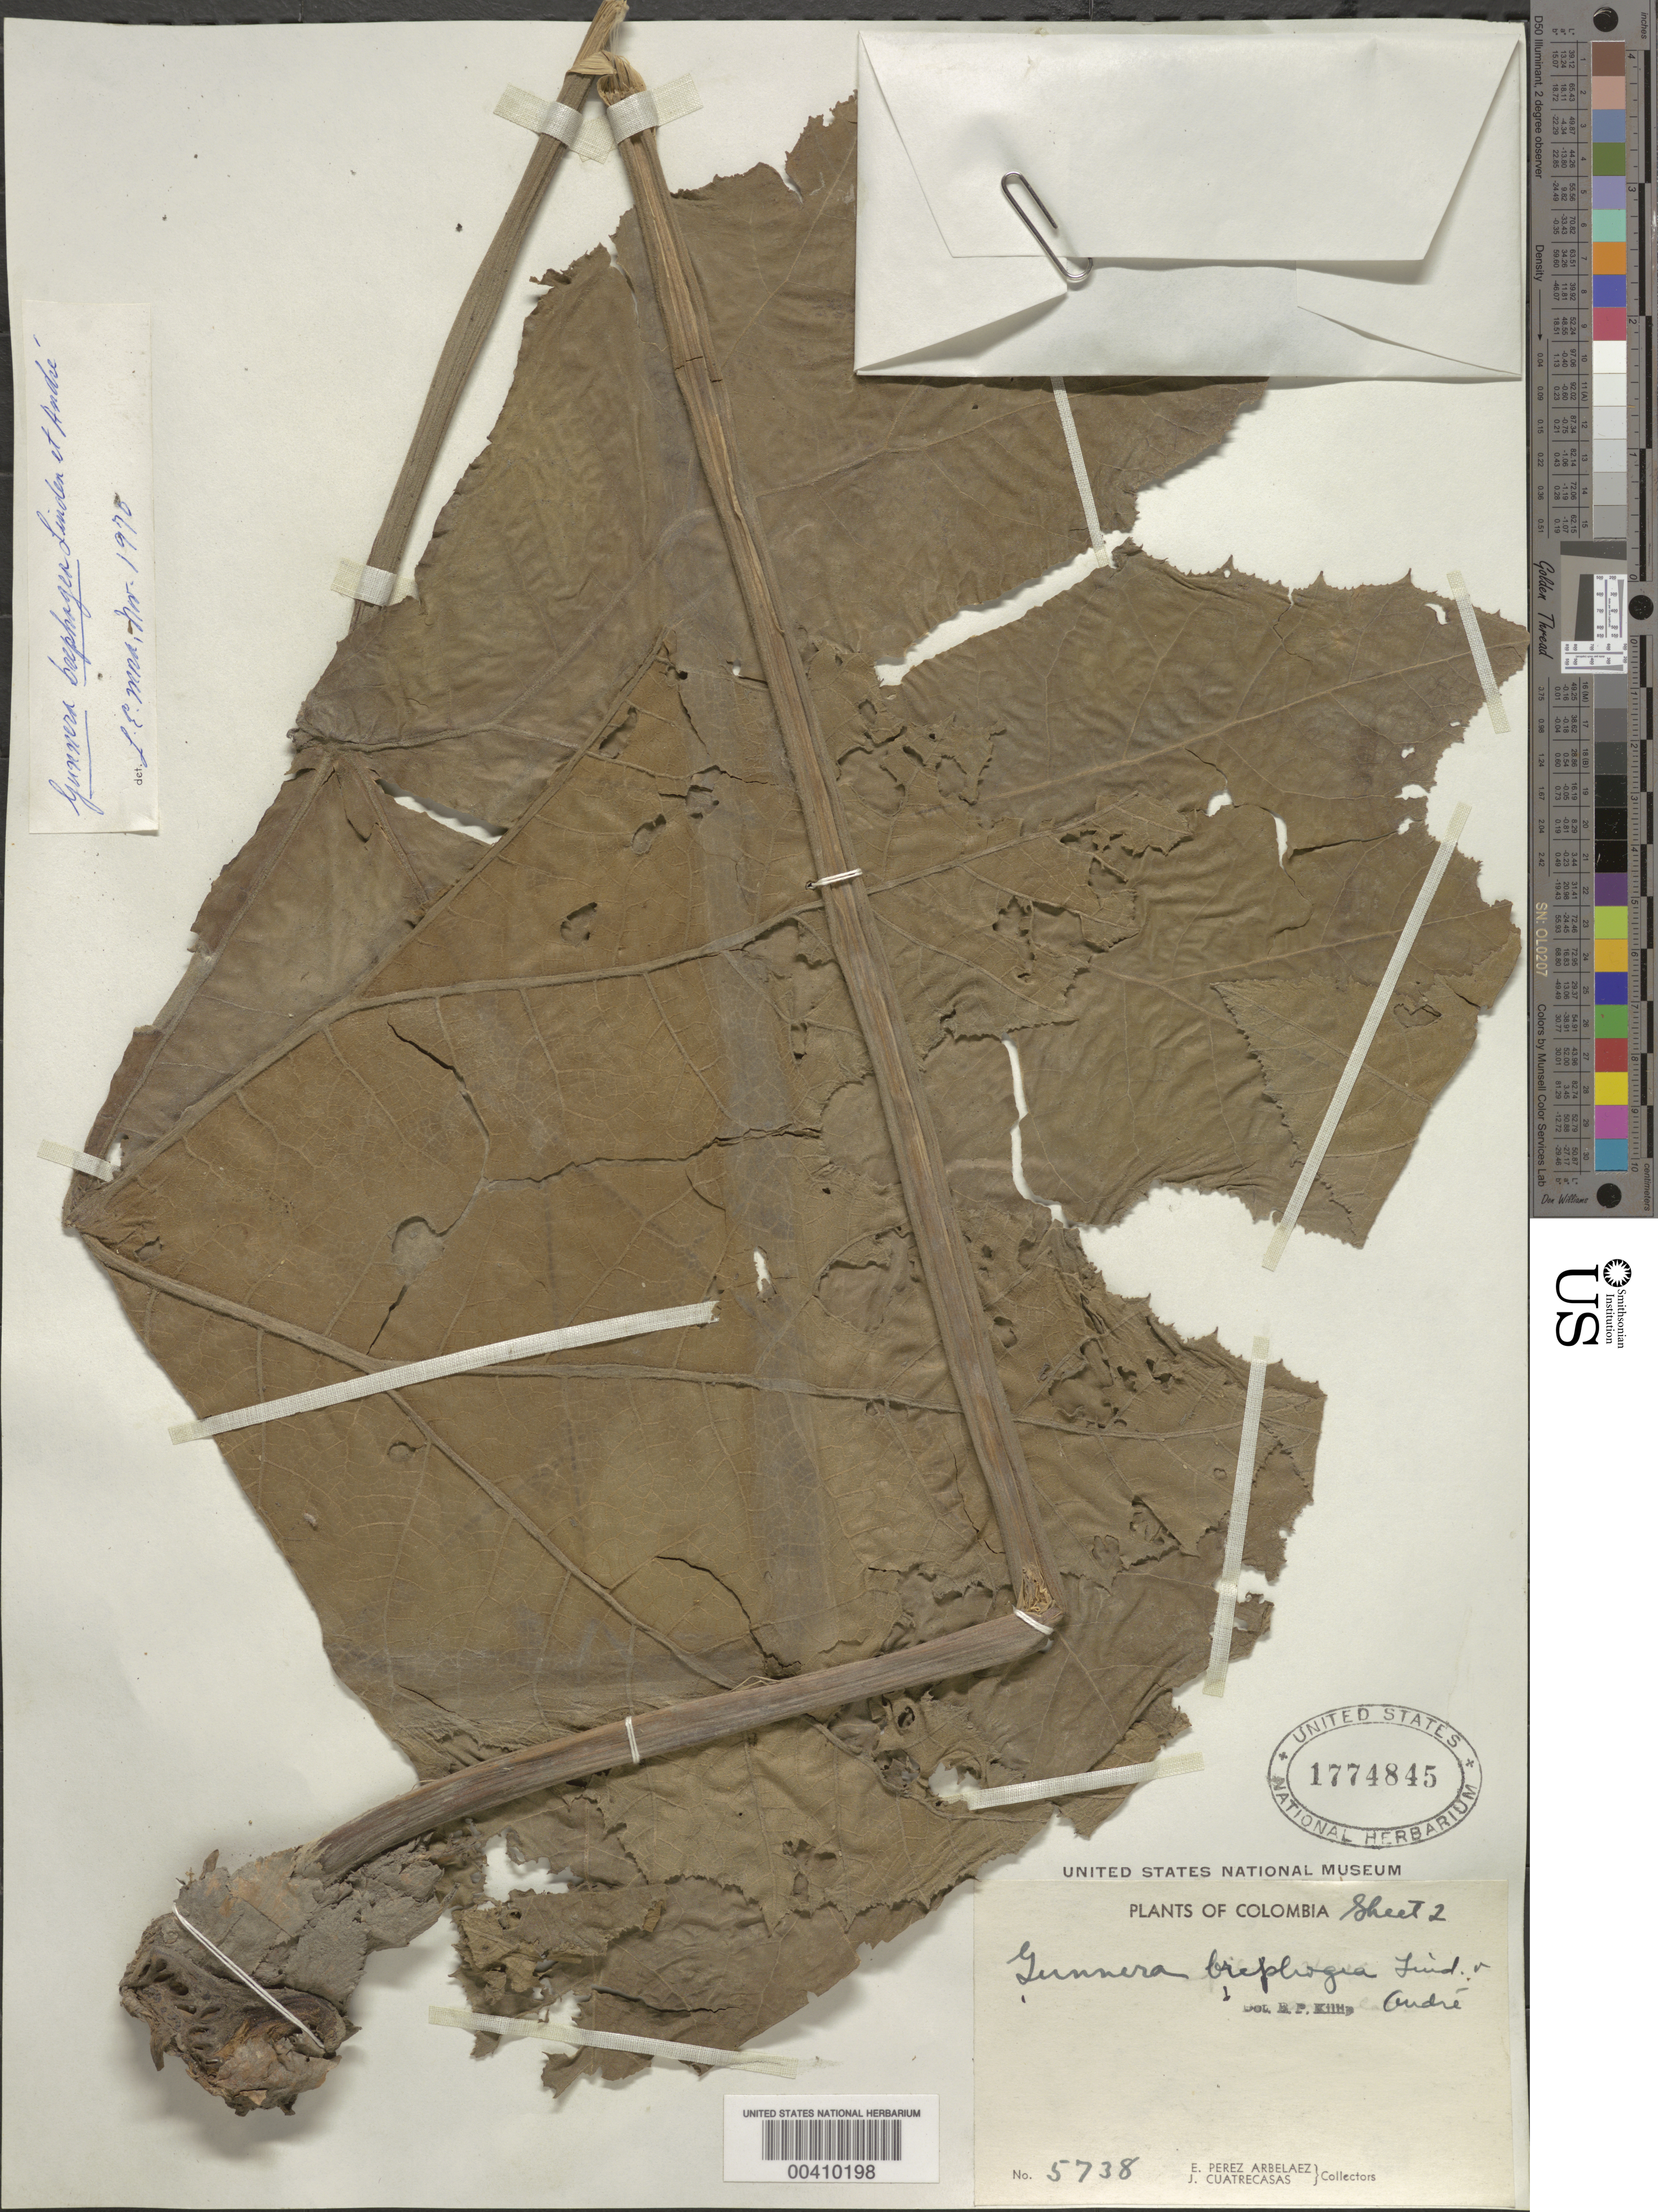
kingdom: Plantae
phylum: Tracheophyta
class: Magnoliopsida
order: Gunnerales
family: Gunneraceae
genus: Gunnera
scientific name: Gunnera brephogea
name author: B.L. Linden & André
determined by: Mora-Osejo, L. E.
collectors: E. Pérez Arbeláez & J. Cuatrecasas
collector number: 5738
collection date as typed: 07 Jul 1939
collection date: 1939-07-07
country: Colombia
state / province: Tolima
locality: Ibagué - Cajamarca (Valle del Coello)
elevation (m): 1800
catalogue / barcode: US 1774845